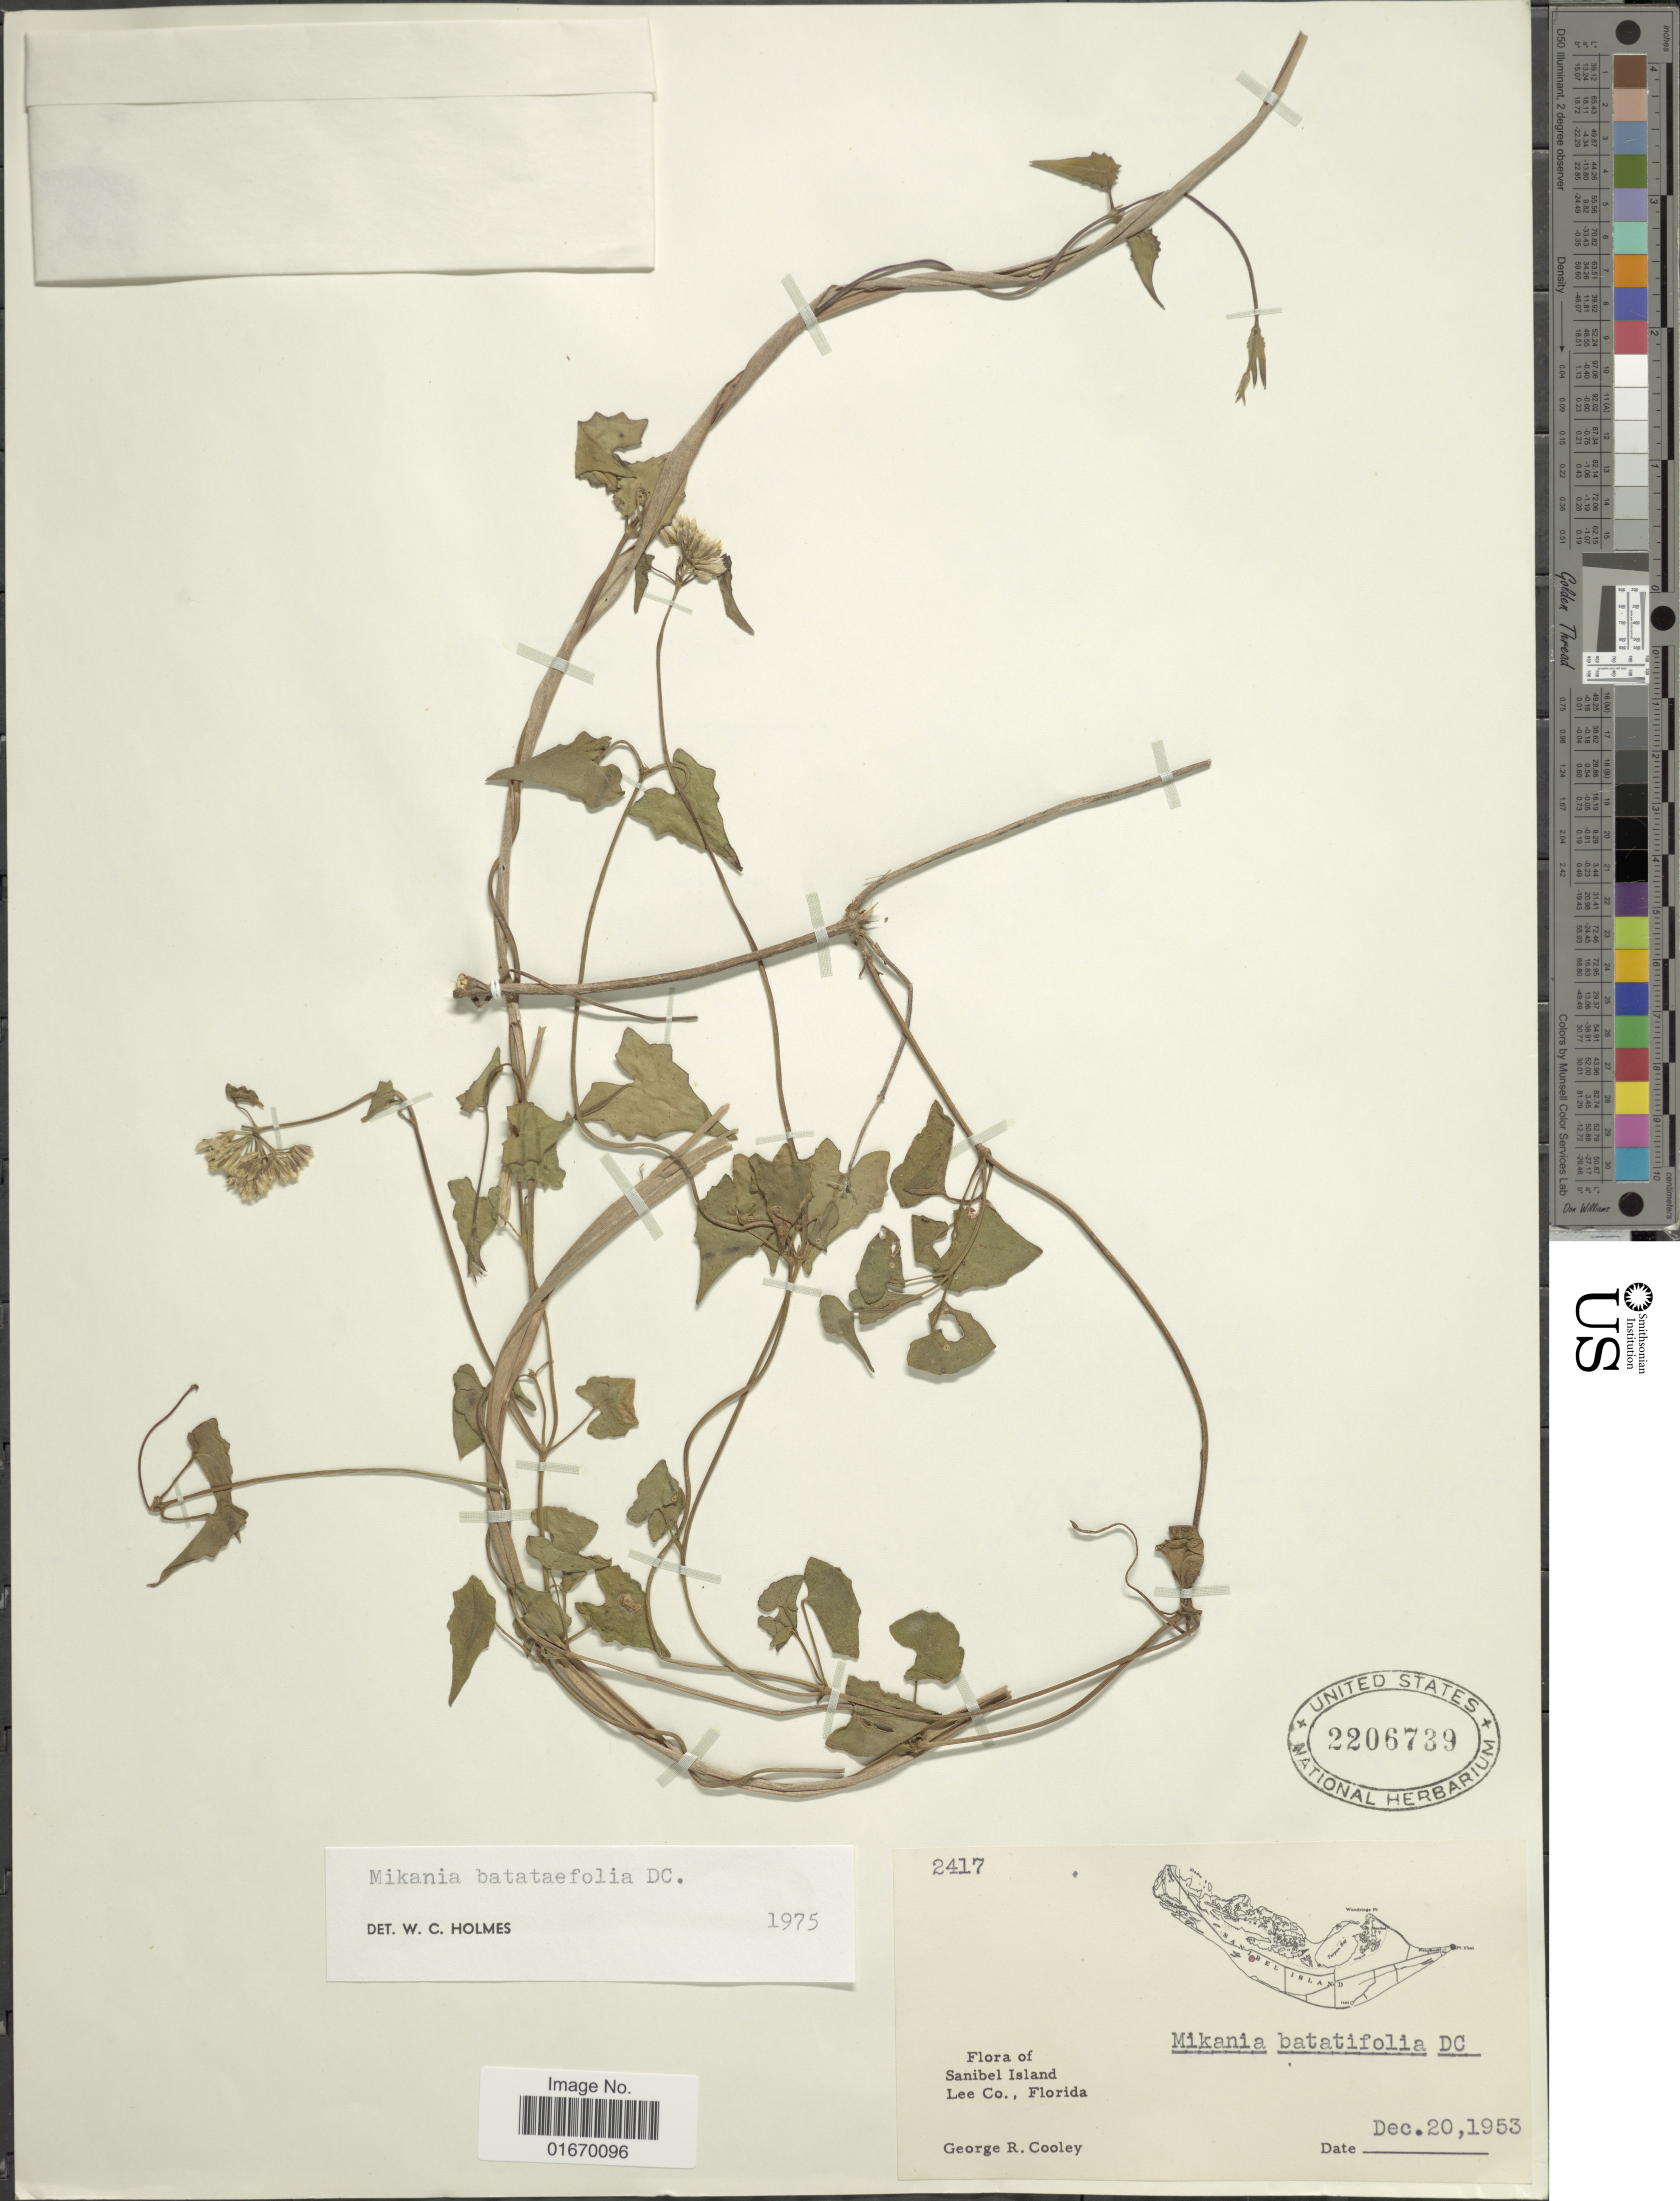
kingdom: Plantae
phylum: Tracheophyta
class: Magnoliopsida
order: Asterales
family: Asteraceae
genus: Mikania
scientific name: Mikania batataefolia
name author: DC.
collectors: G. R. Cooley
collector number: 2417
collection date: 1953-12-20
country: United States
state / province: Florida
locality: Sanibel Island, Lee Co.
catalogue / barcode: US 2206739